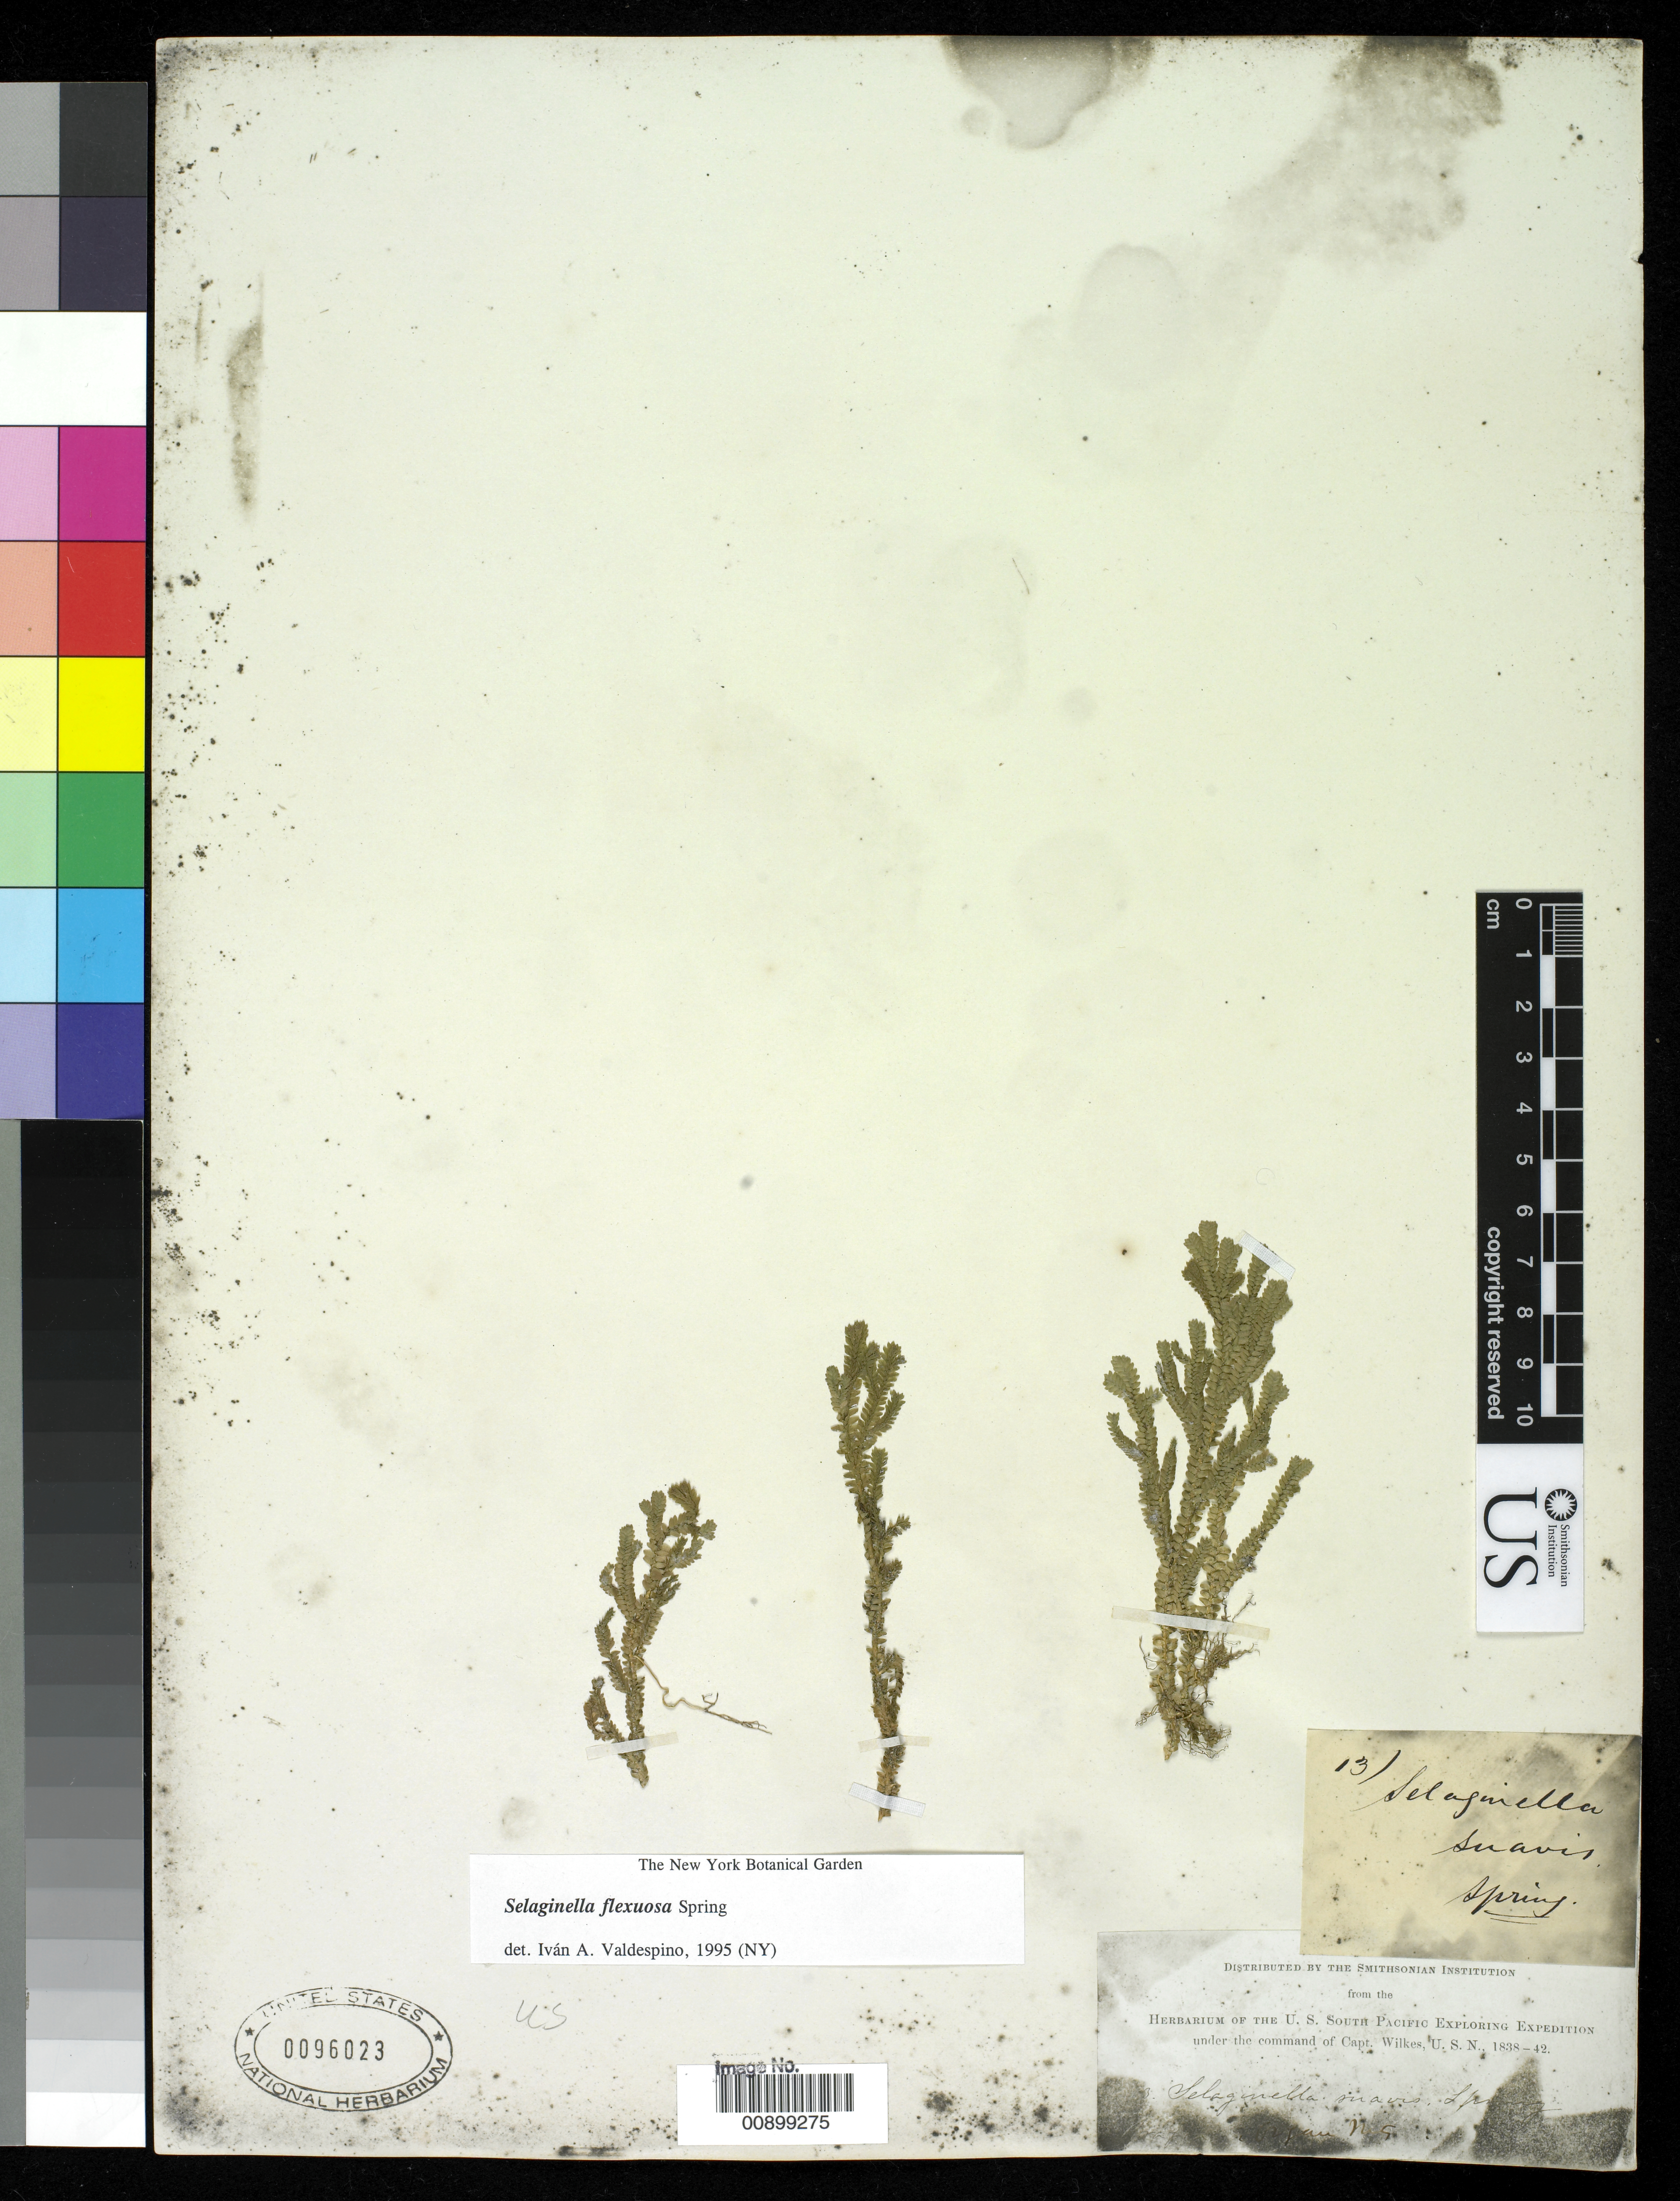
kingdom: Plantae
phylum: Tracheophyta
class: Lycopodiopsida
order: Selaginellales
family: Selaginellaceae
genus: Selaginella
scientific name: Selaginella flexuosa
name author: Spring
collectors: Wilkes Explor. Exped.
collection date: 1838/1842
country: Brazil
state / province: Rio de Janeiro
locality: Organ Mountains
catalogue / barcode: US 96023